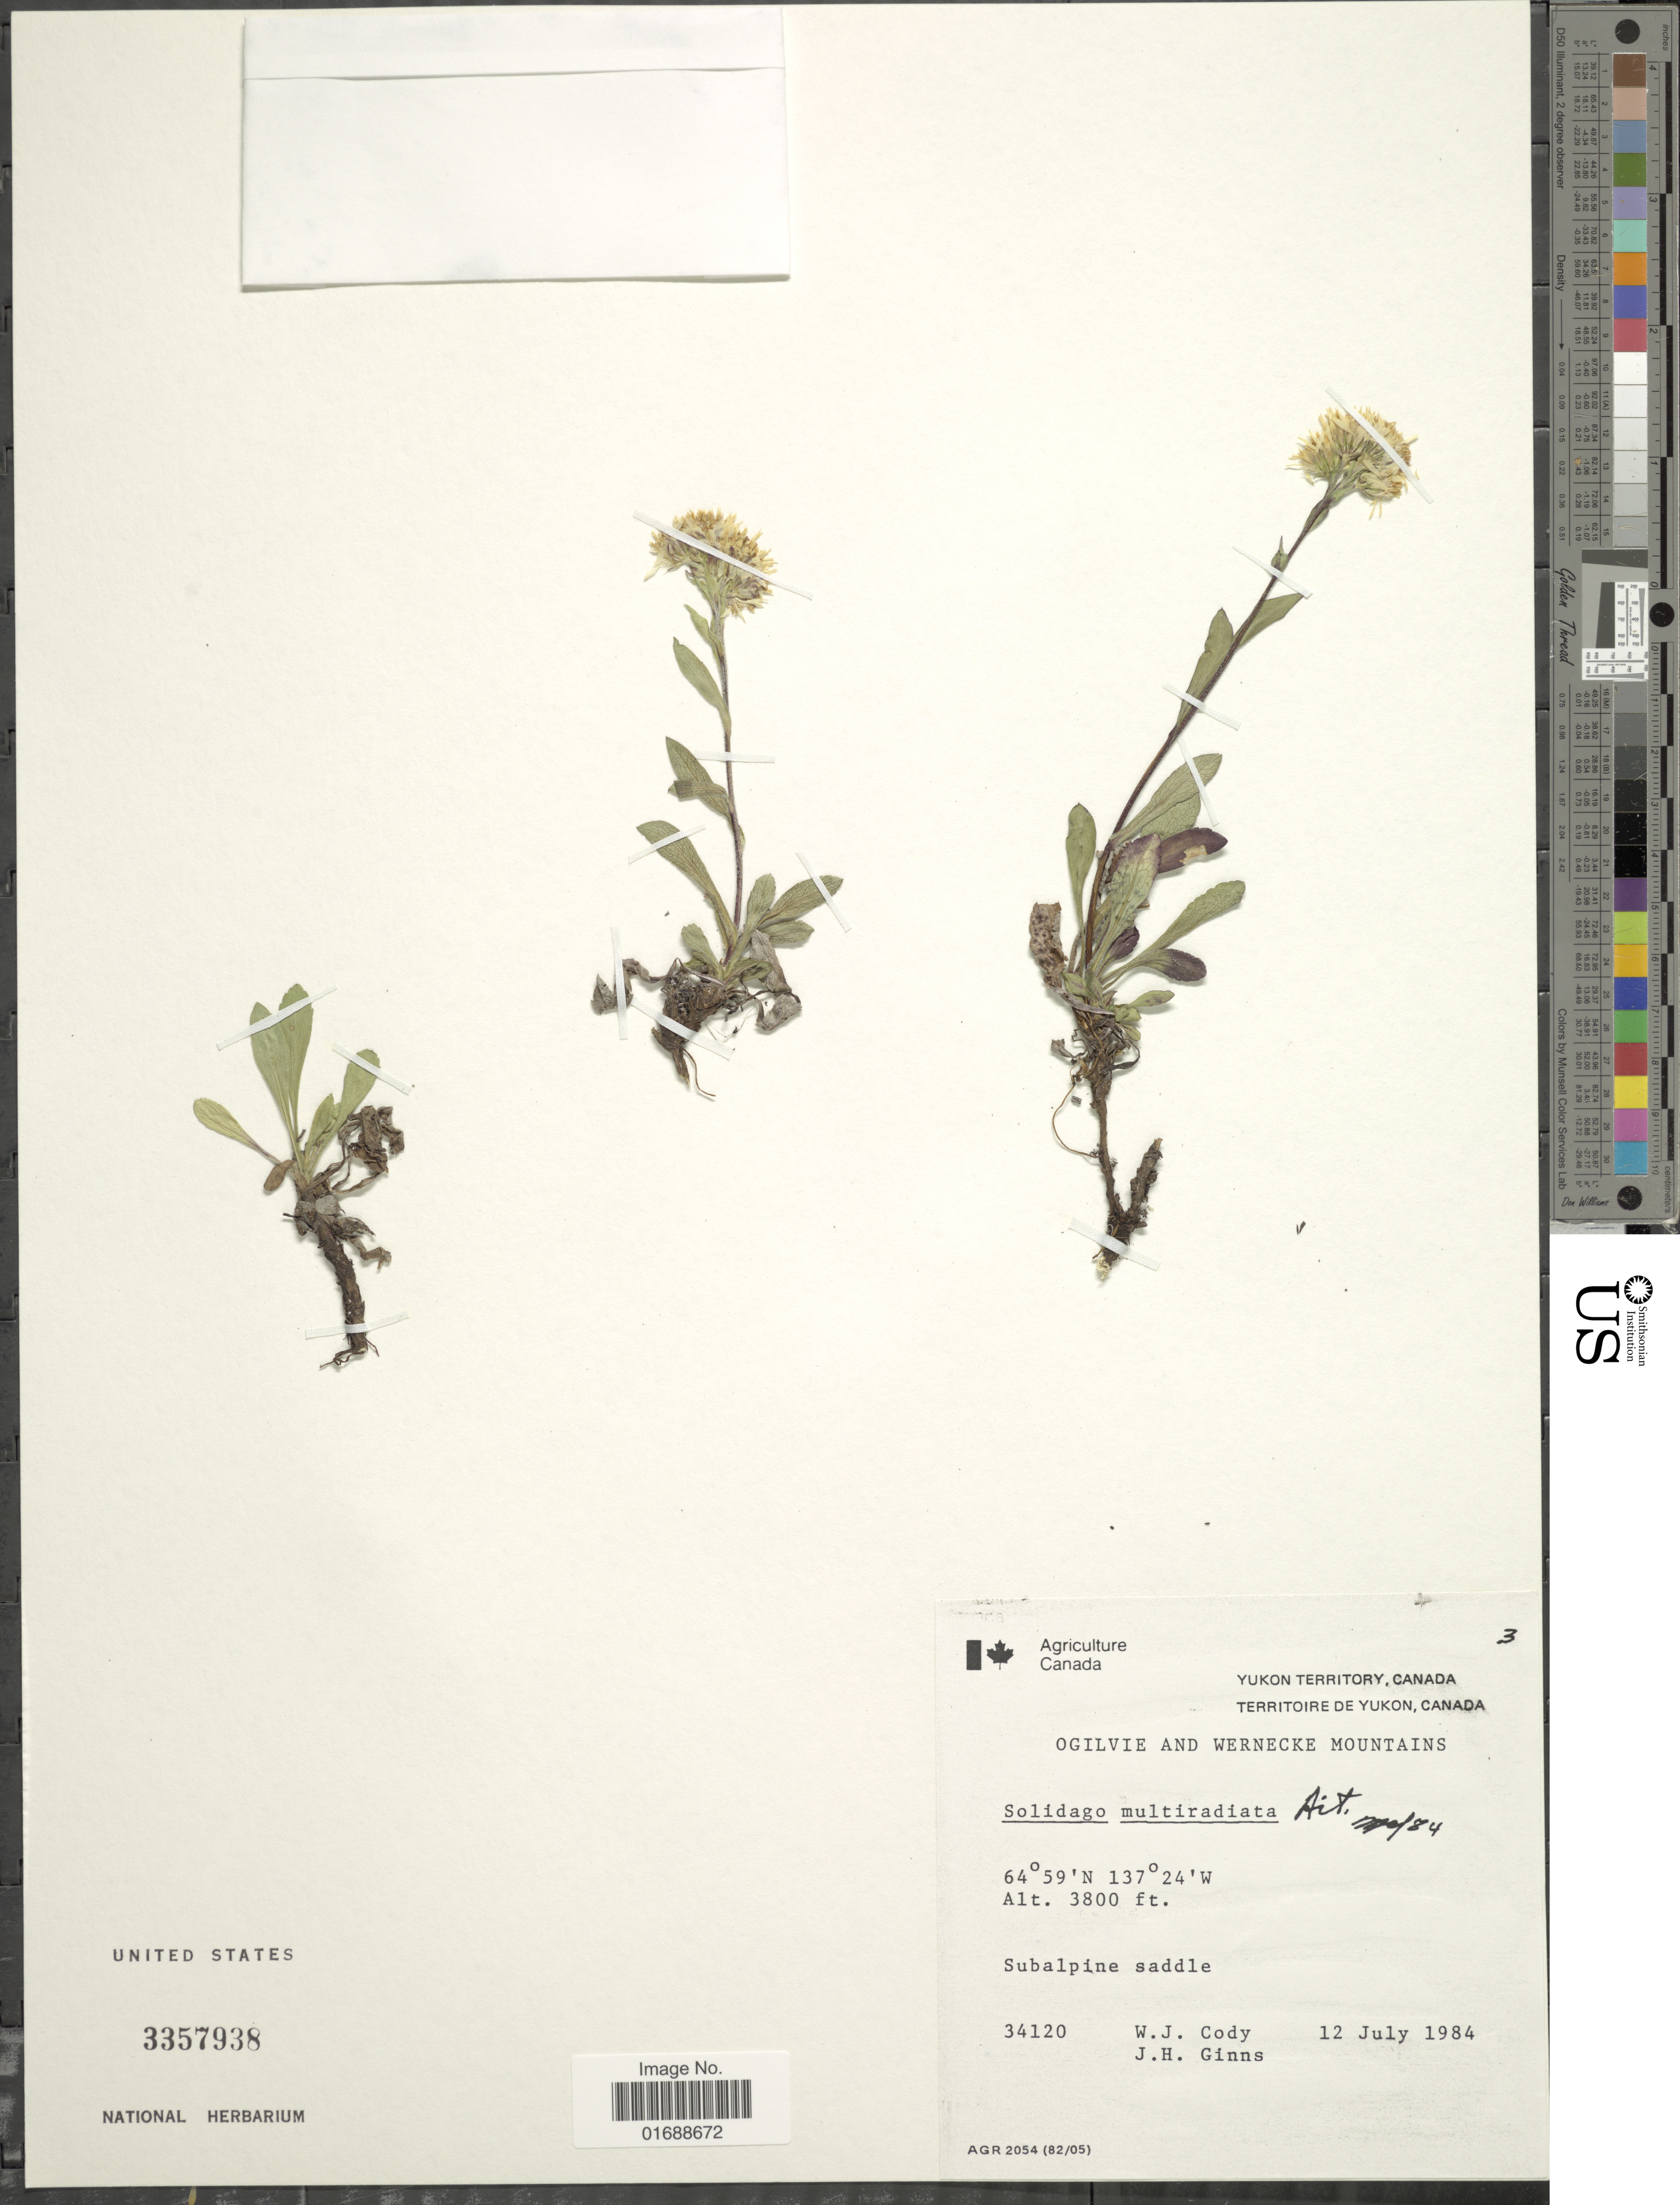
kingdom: Plantae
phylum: Tracheophyta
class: Magnoliopsida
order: Asterales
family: Asteraceae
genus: Solidago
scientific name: Solidago multiradiata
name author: Aiton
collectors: W. Cody & J. Ginns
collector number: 34120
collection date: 1984-07-12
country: Canada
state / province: Yukon Territory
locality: Ogilvie and Wernecke Mountains,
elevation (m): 1158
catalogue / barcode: US 3357938